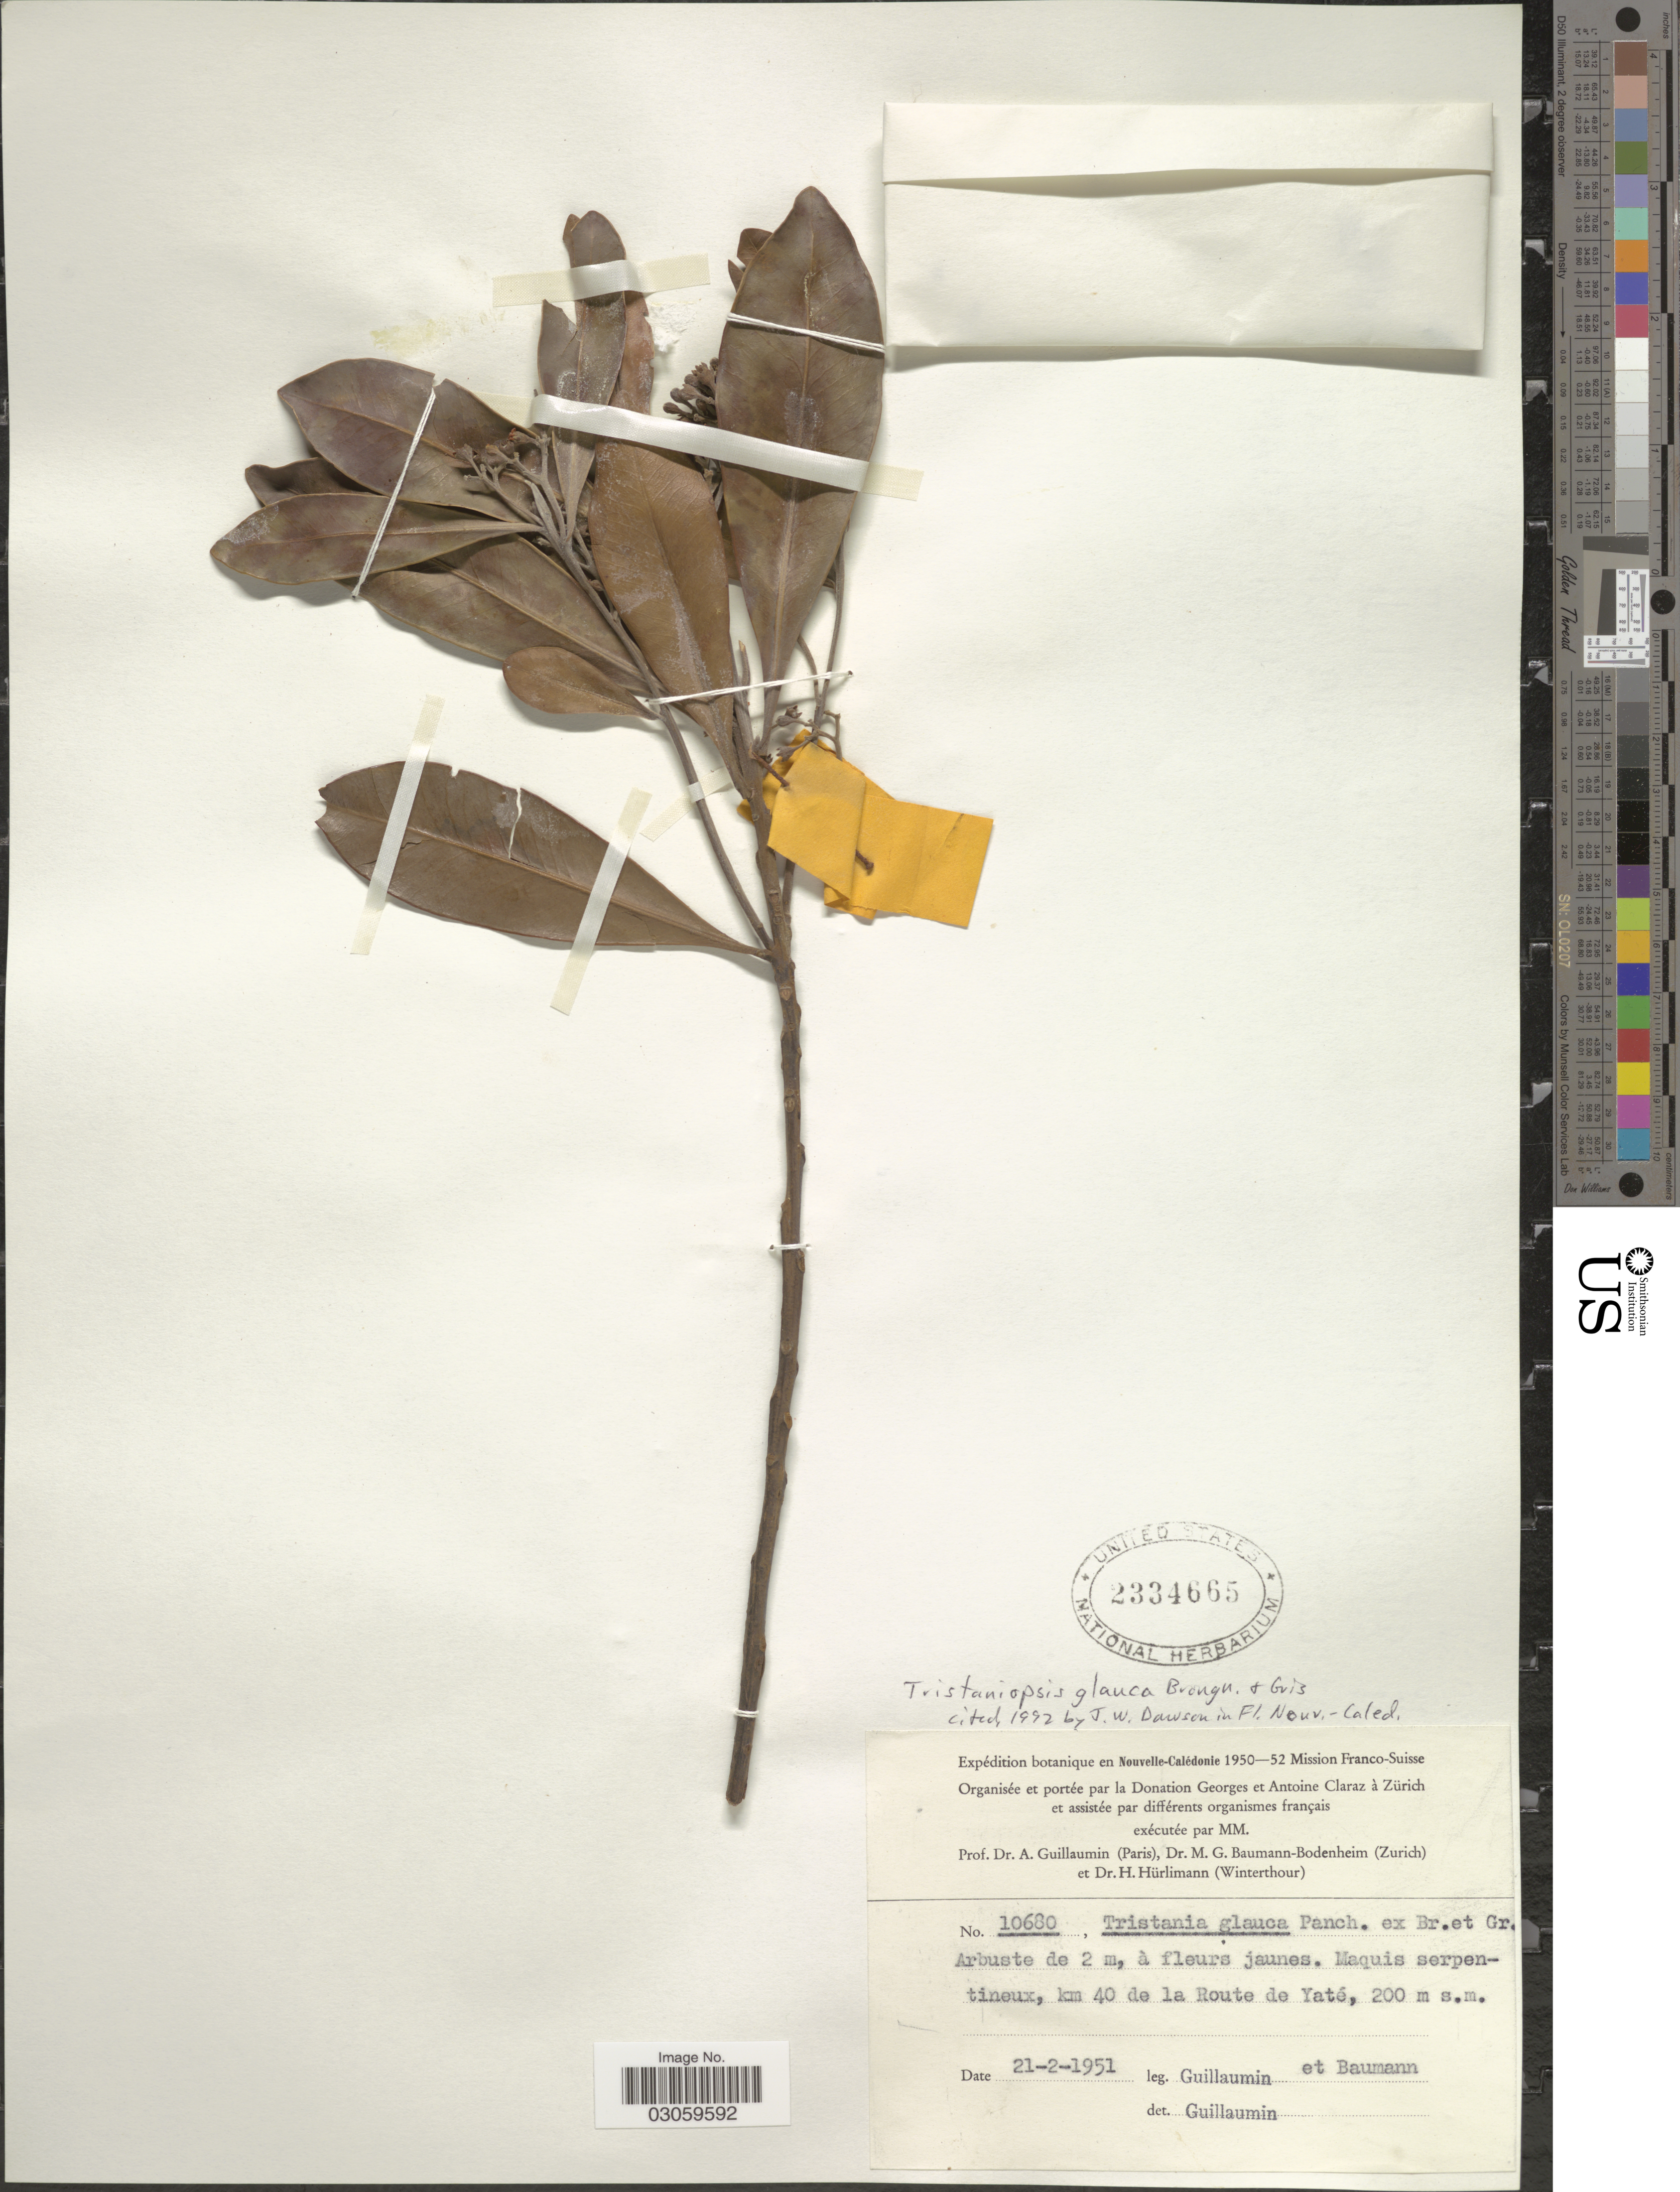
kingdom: Plantae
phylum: Tracheophyta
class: Magnoliopsida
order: Myrtales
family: Myrtaceae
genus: Tristaniopsis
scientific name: Tristaniopsis glauca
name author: Brongn. & Gris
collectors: A. Guillaumin & M. G. Baumann-Bodenheim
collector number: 10680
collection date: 1951-02-21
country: New Caledonia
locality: Nouvelle-Calédonie. Maquis serpentineux, km 40 de la Route de Yaté.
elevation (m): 200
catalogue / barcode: US 2334665